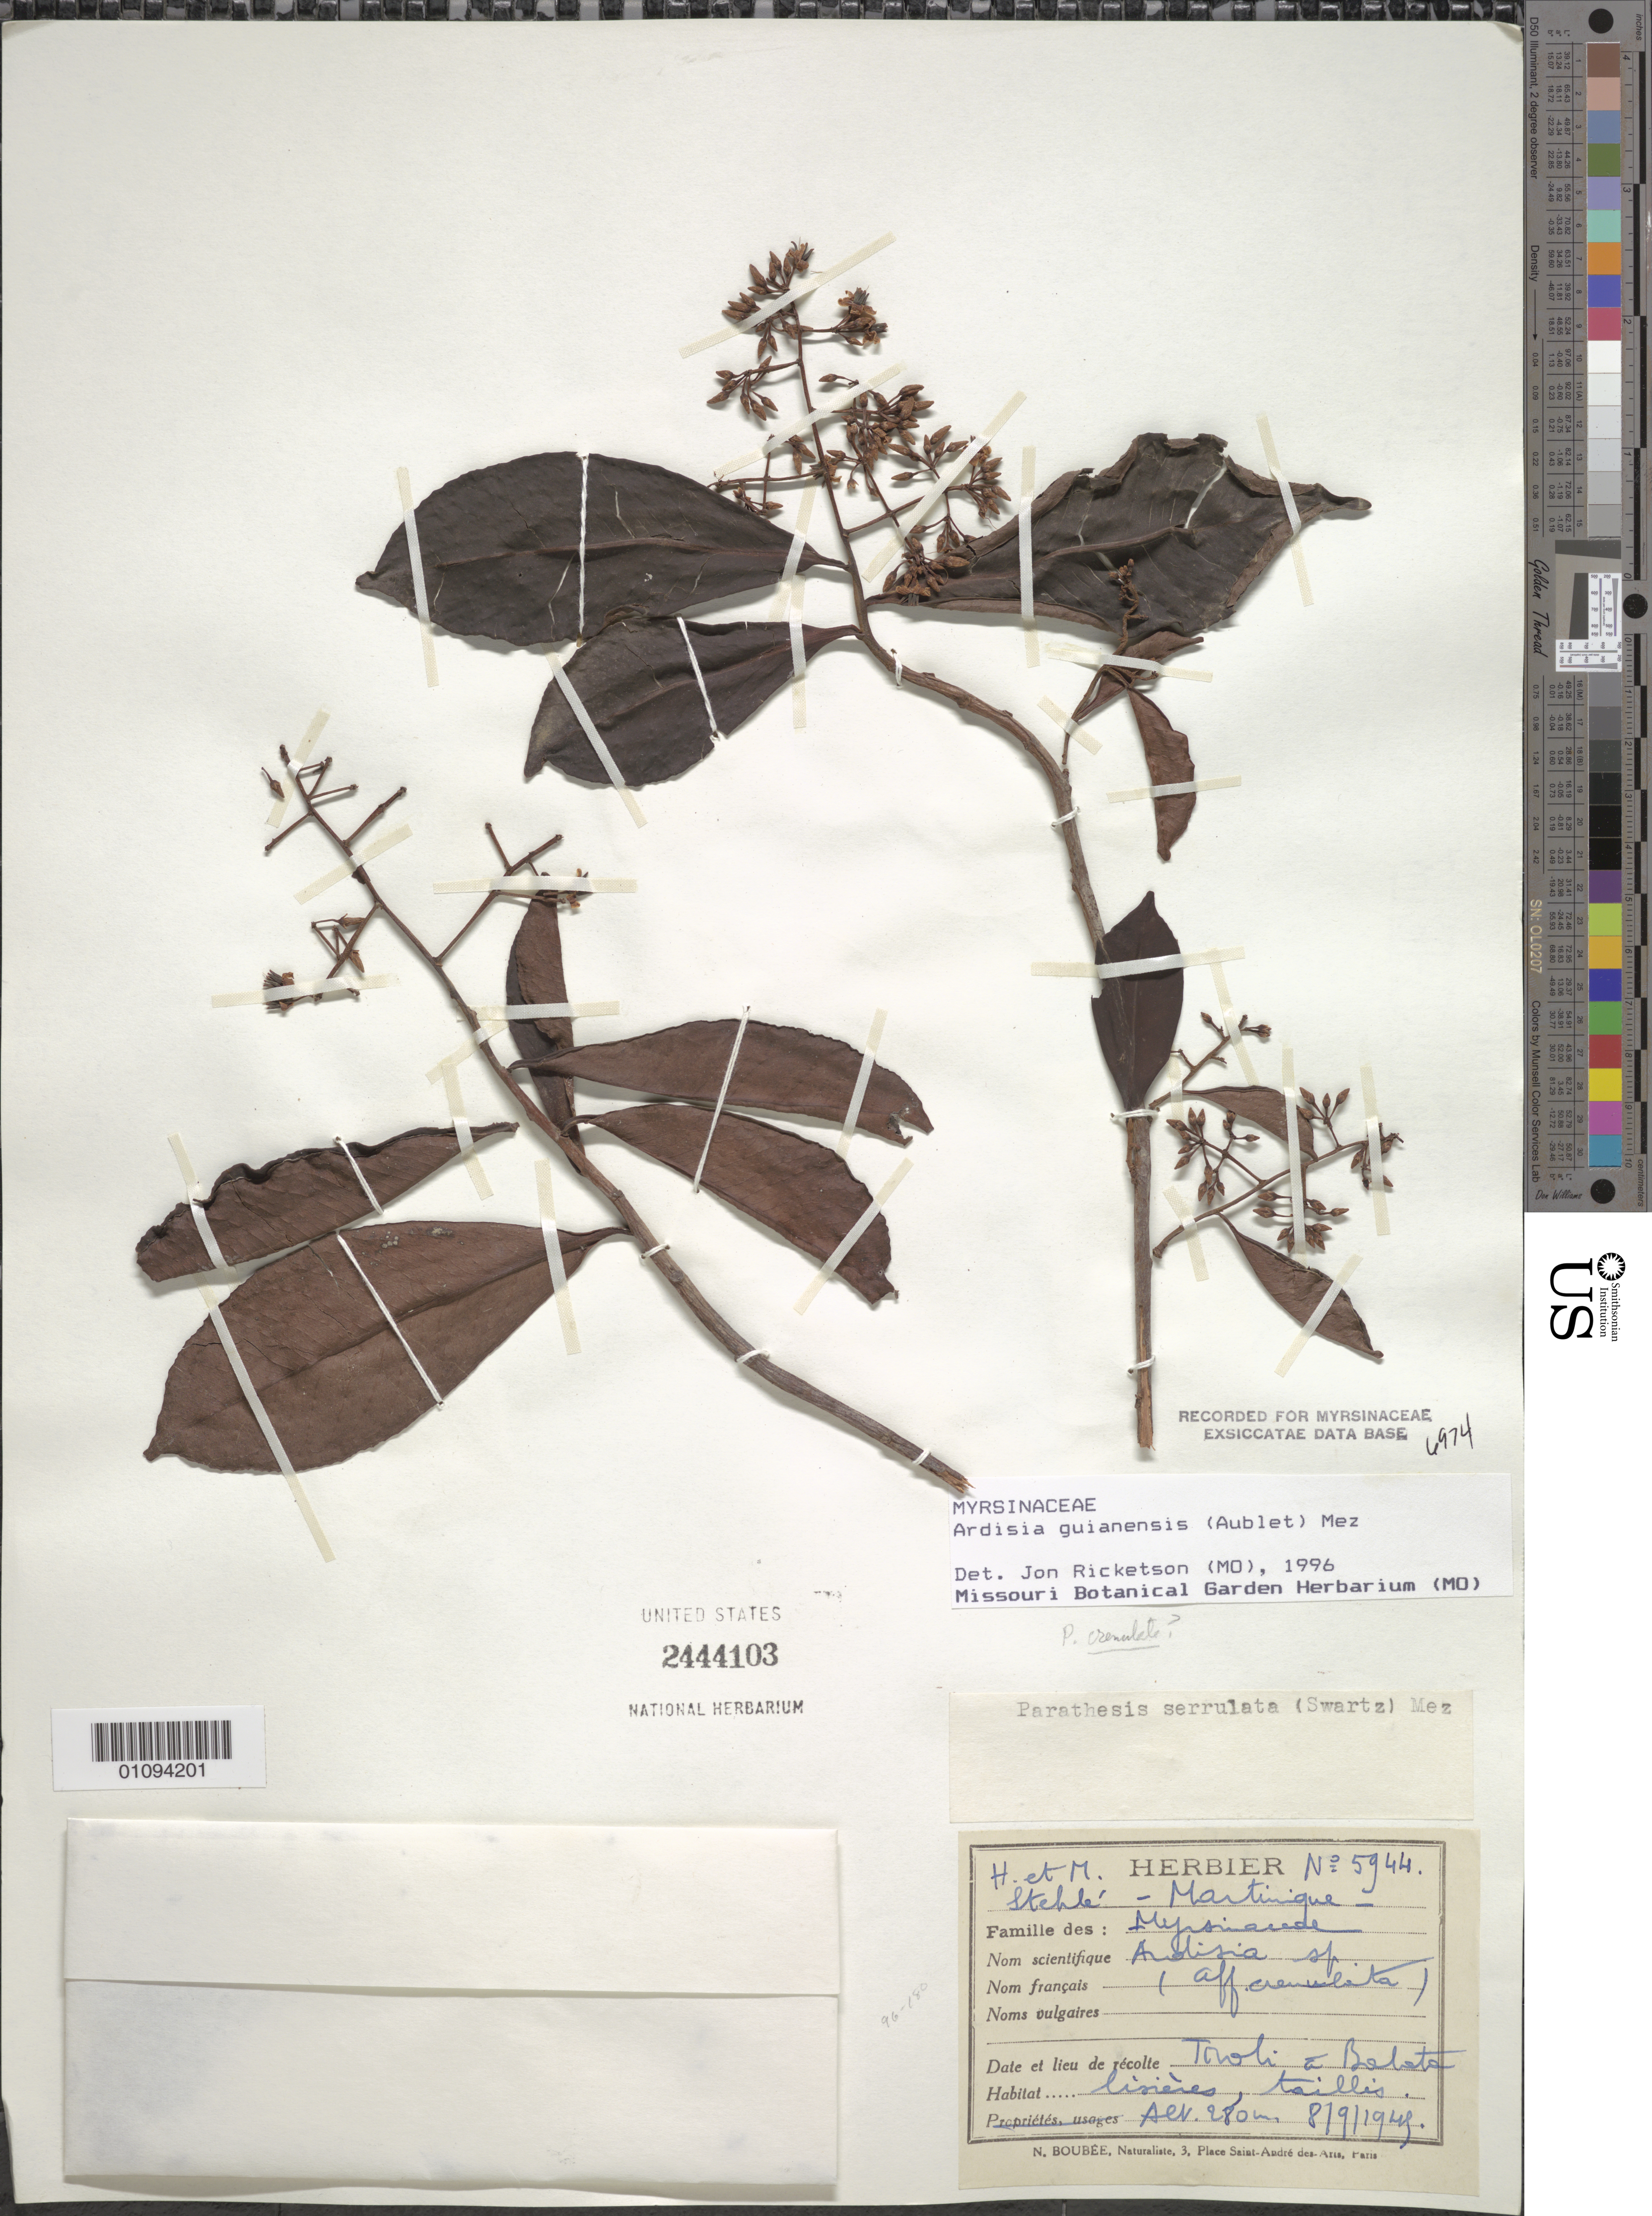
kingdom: Plantae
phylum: Tracheophyta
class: Magnoliopsida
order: Ericales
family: Primulaceae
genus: Ardisia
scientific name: Ardisia guianensis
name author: (Aubl.) Mez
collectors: H. Stehlé & M. Stehlé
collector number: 5944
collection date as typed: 09 Aug 1941 or 08 Sep 1941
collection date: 1941-08-09 or 1941-09-08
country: Martinique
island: Martinique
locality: Trivoli a Balata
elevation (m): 280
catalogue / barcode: US 2444103